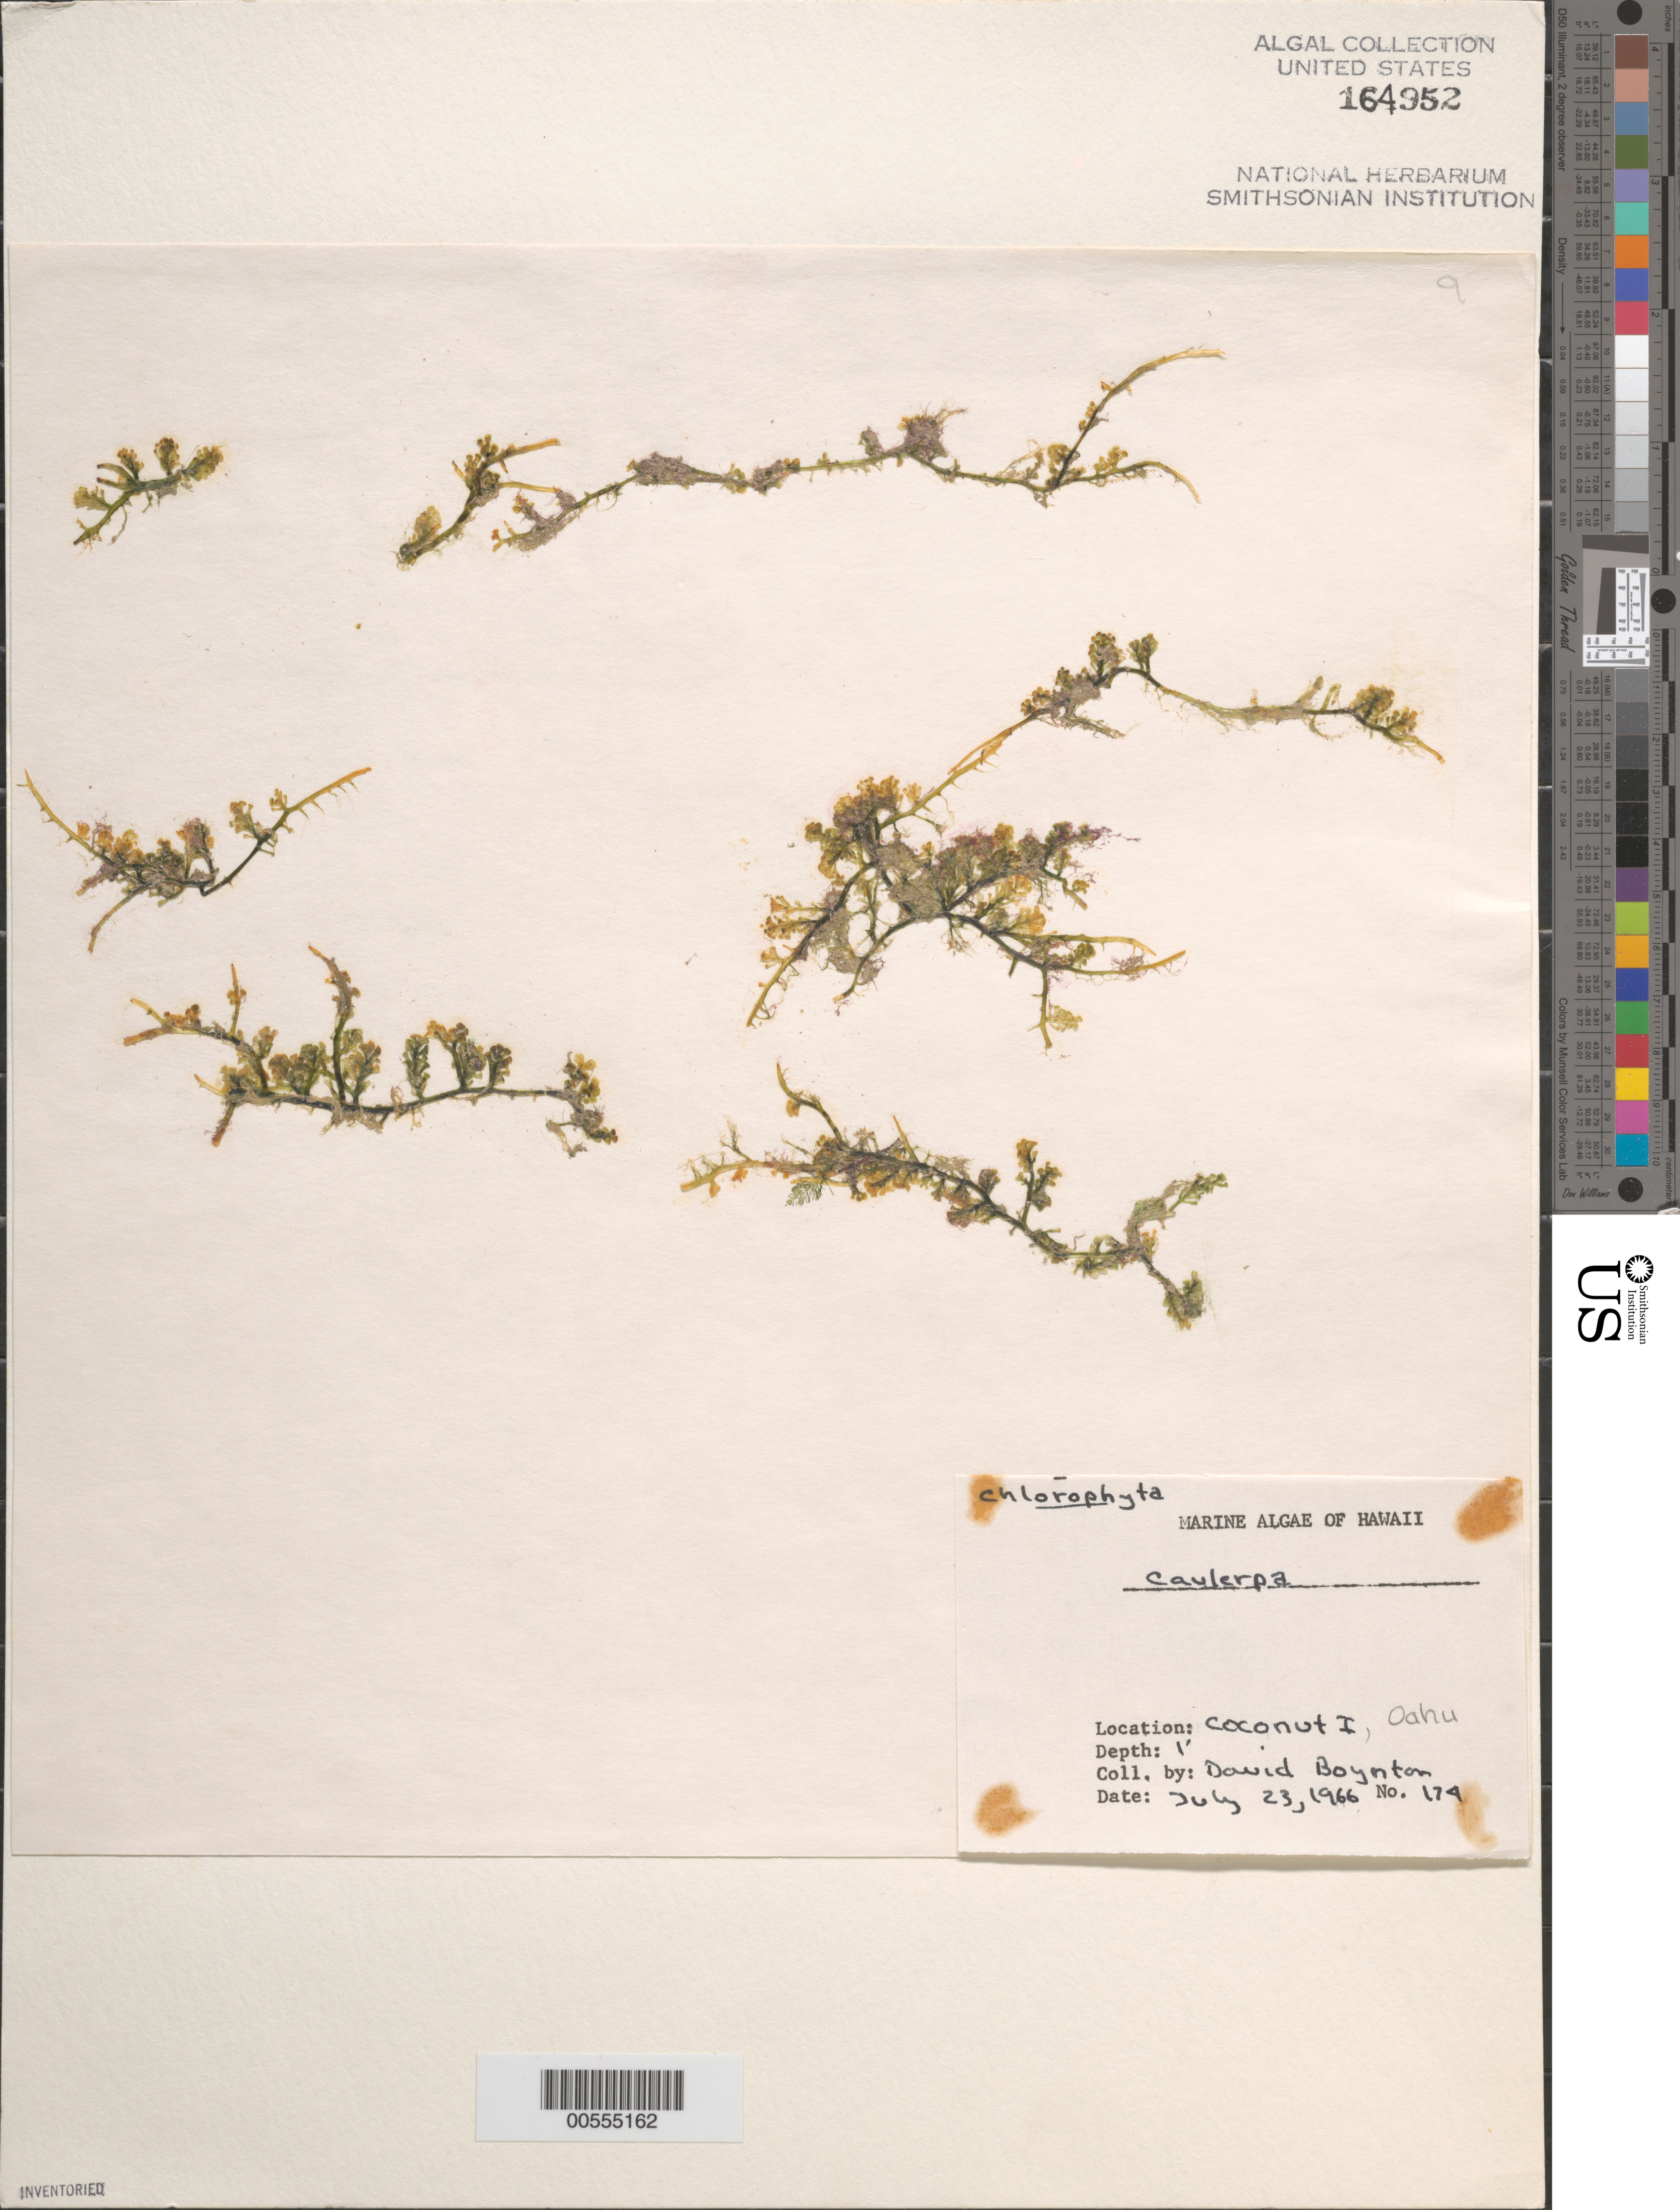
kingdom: Plantae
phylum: Chlorophyta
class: Ulvophyceae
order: Bryopsidales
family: Caulerpaceae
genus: Caulerpa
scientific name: Caulerpa sp.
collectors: D. Boynton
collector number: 174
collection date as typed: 23 Jul 1966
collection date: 1966-07-23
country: United States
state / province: Hawaii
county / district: Honolulu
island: Oahu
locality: Coconut Island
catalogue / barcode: US 164952